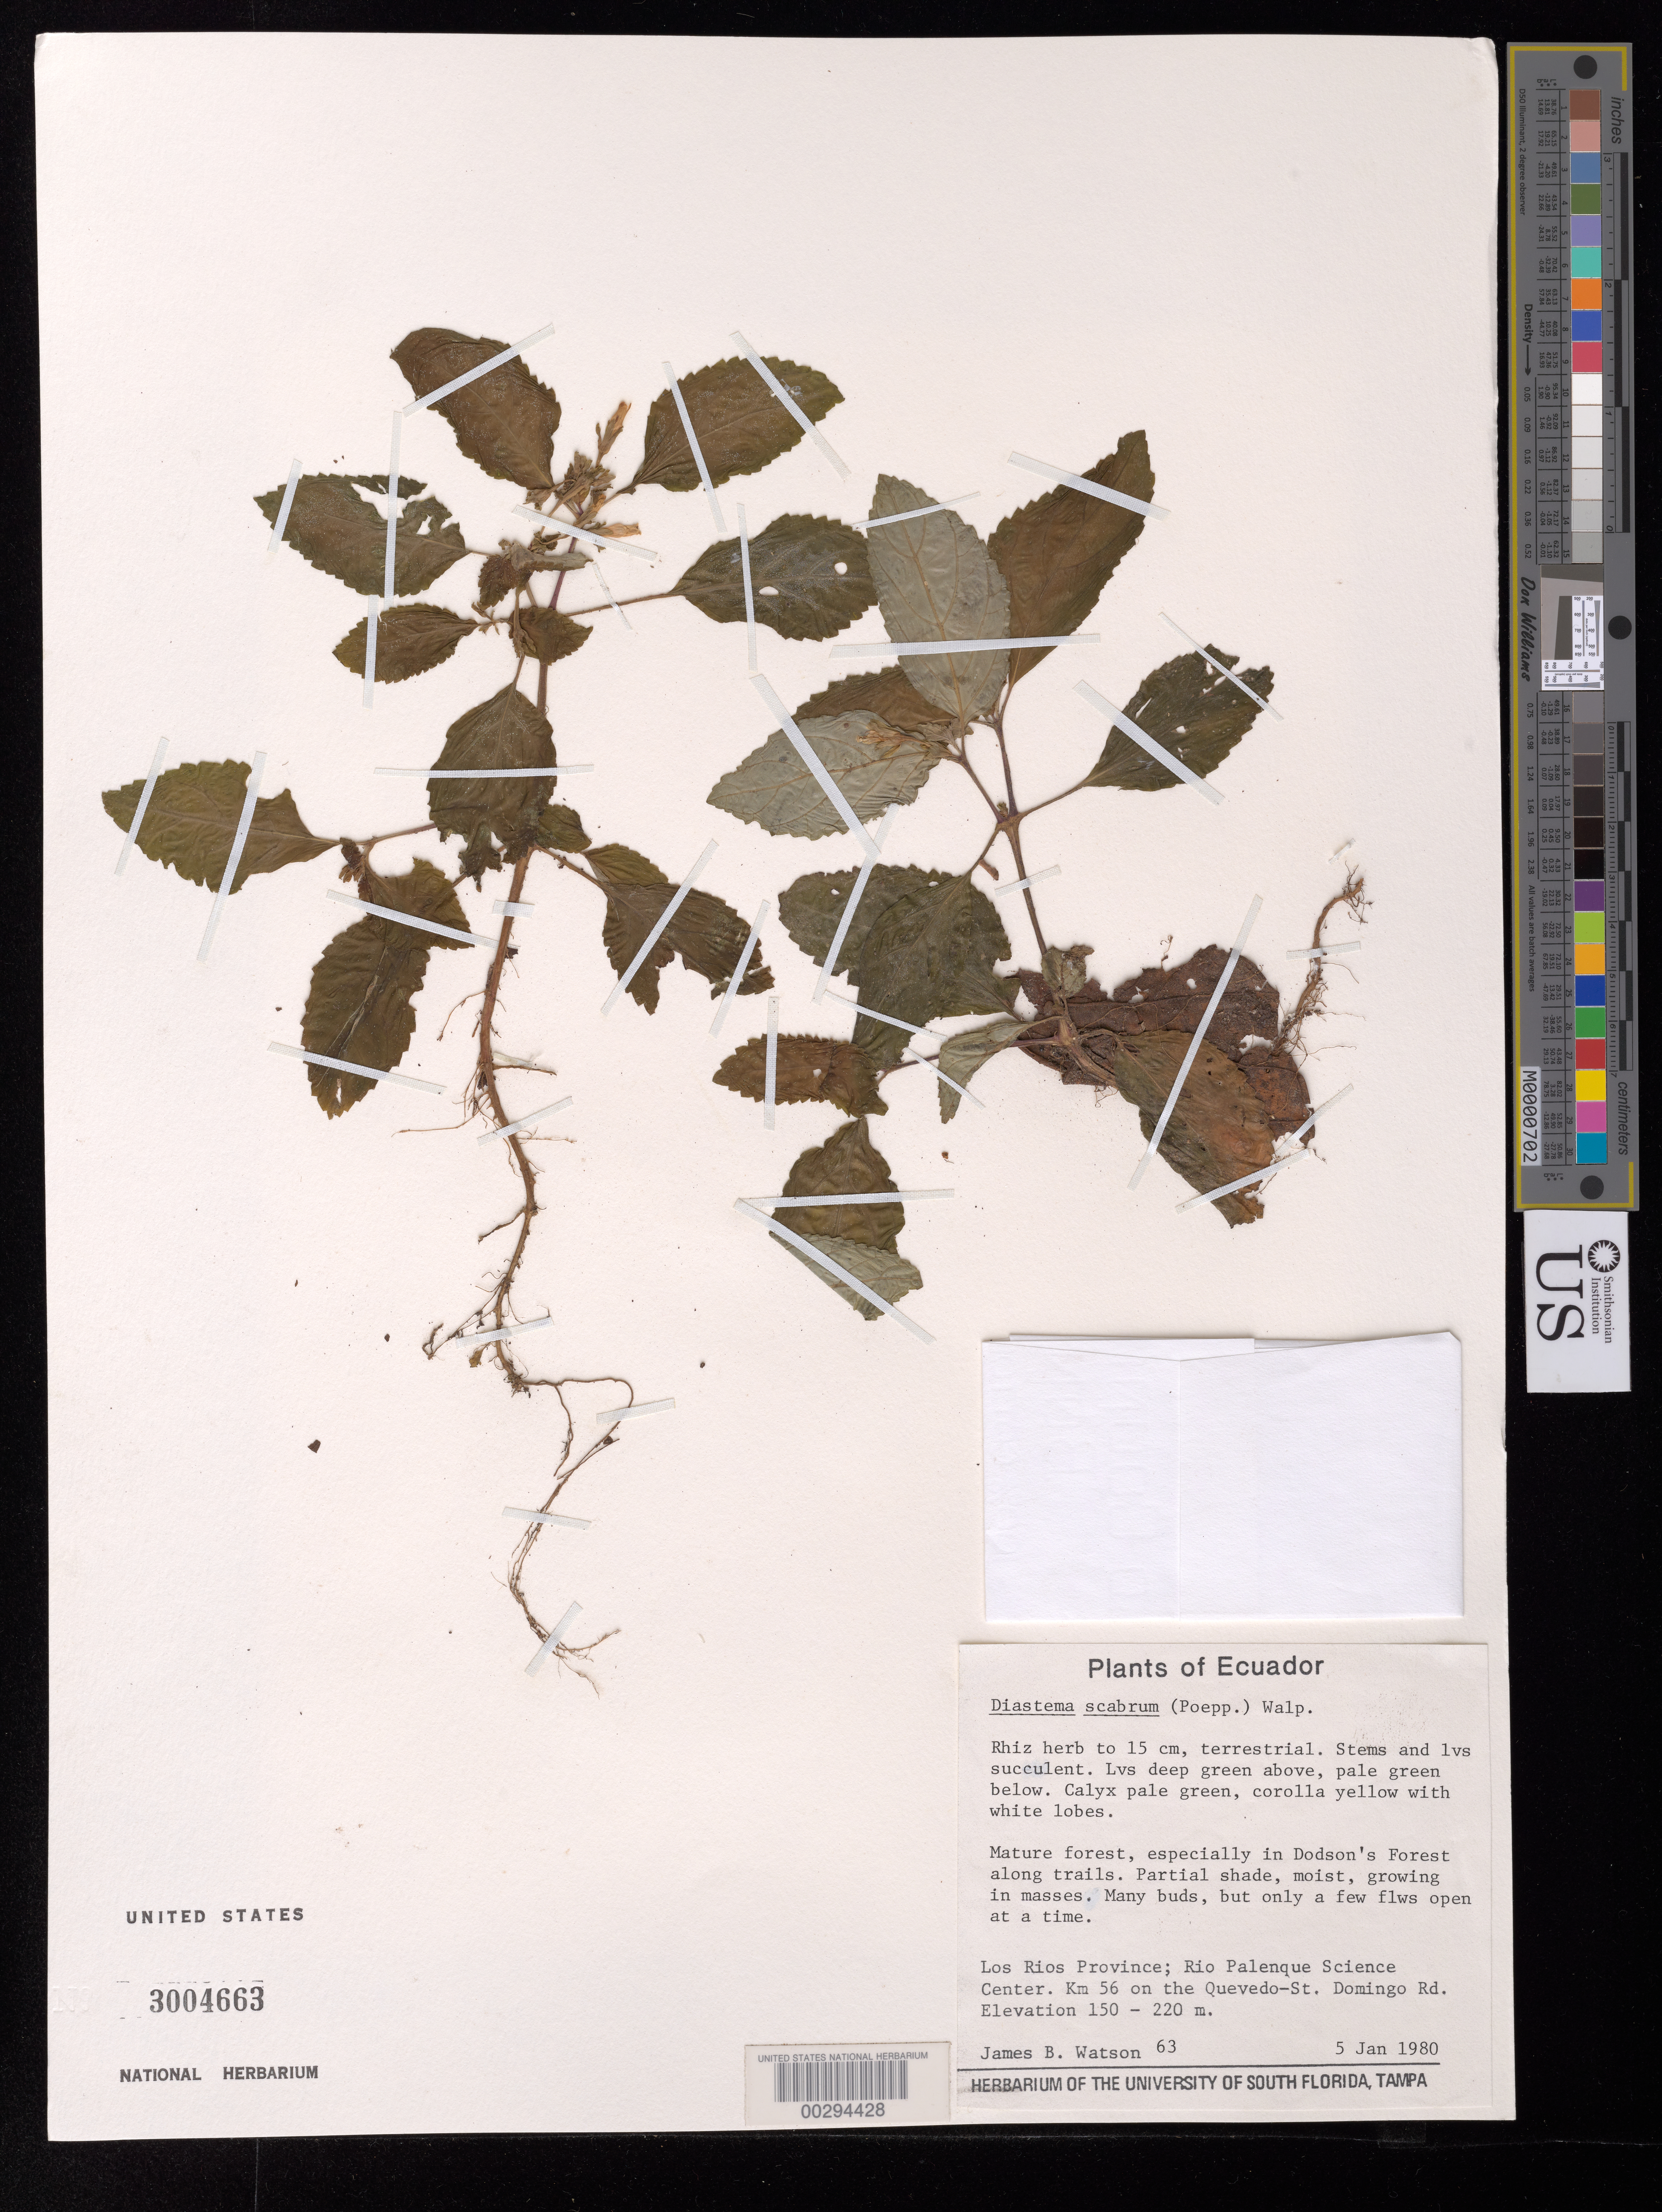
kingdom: Plantae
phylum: Tracheophyta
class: Magnoliopsida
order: Lamiales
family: Gesneriaceae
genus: Diastema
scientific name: Diastema scabrum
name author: (Poepp.) Benth. ex Walp.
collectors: J. B. Watson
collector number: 63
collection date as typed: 05 Jan 1980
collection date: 1980-01-05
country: Ecuador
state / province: Los Ríos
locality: Rio Palenque Science Center, km 56 on the Quevedo-St Domingo rd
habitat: Mature forest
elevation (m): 150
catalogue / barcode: US 3004663